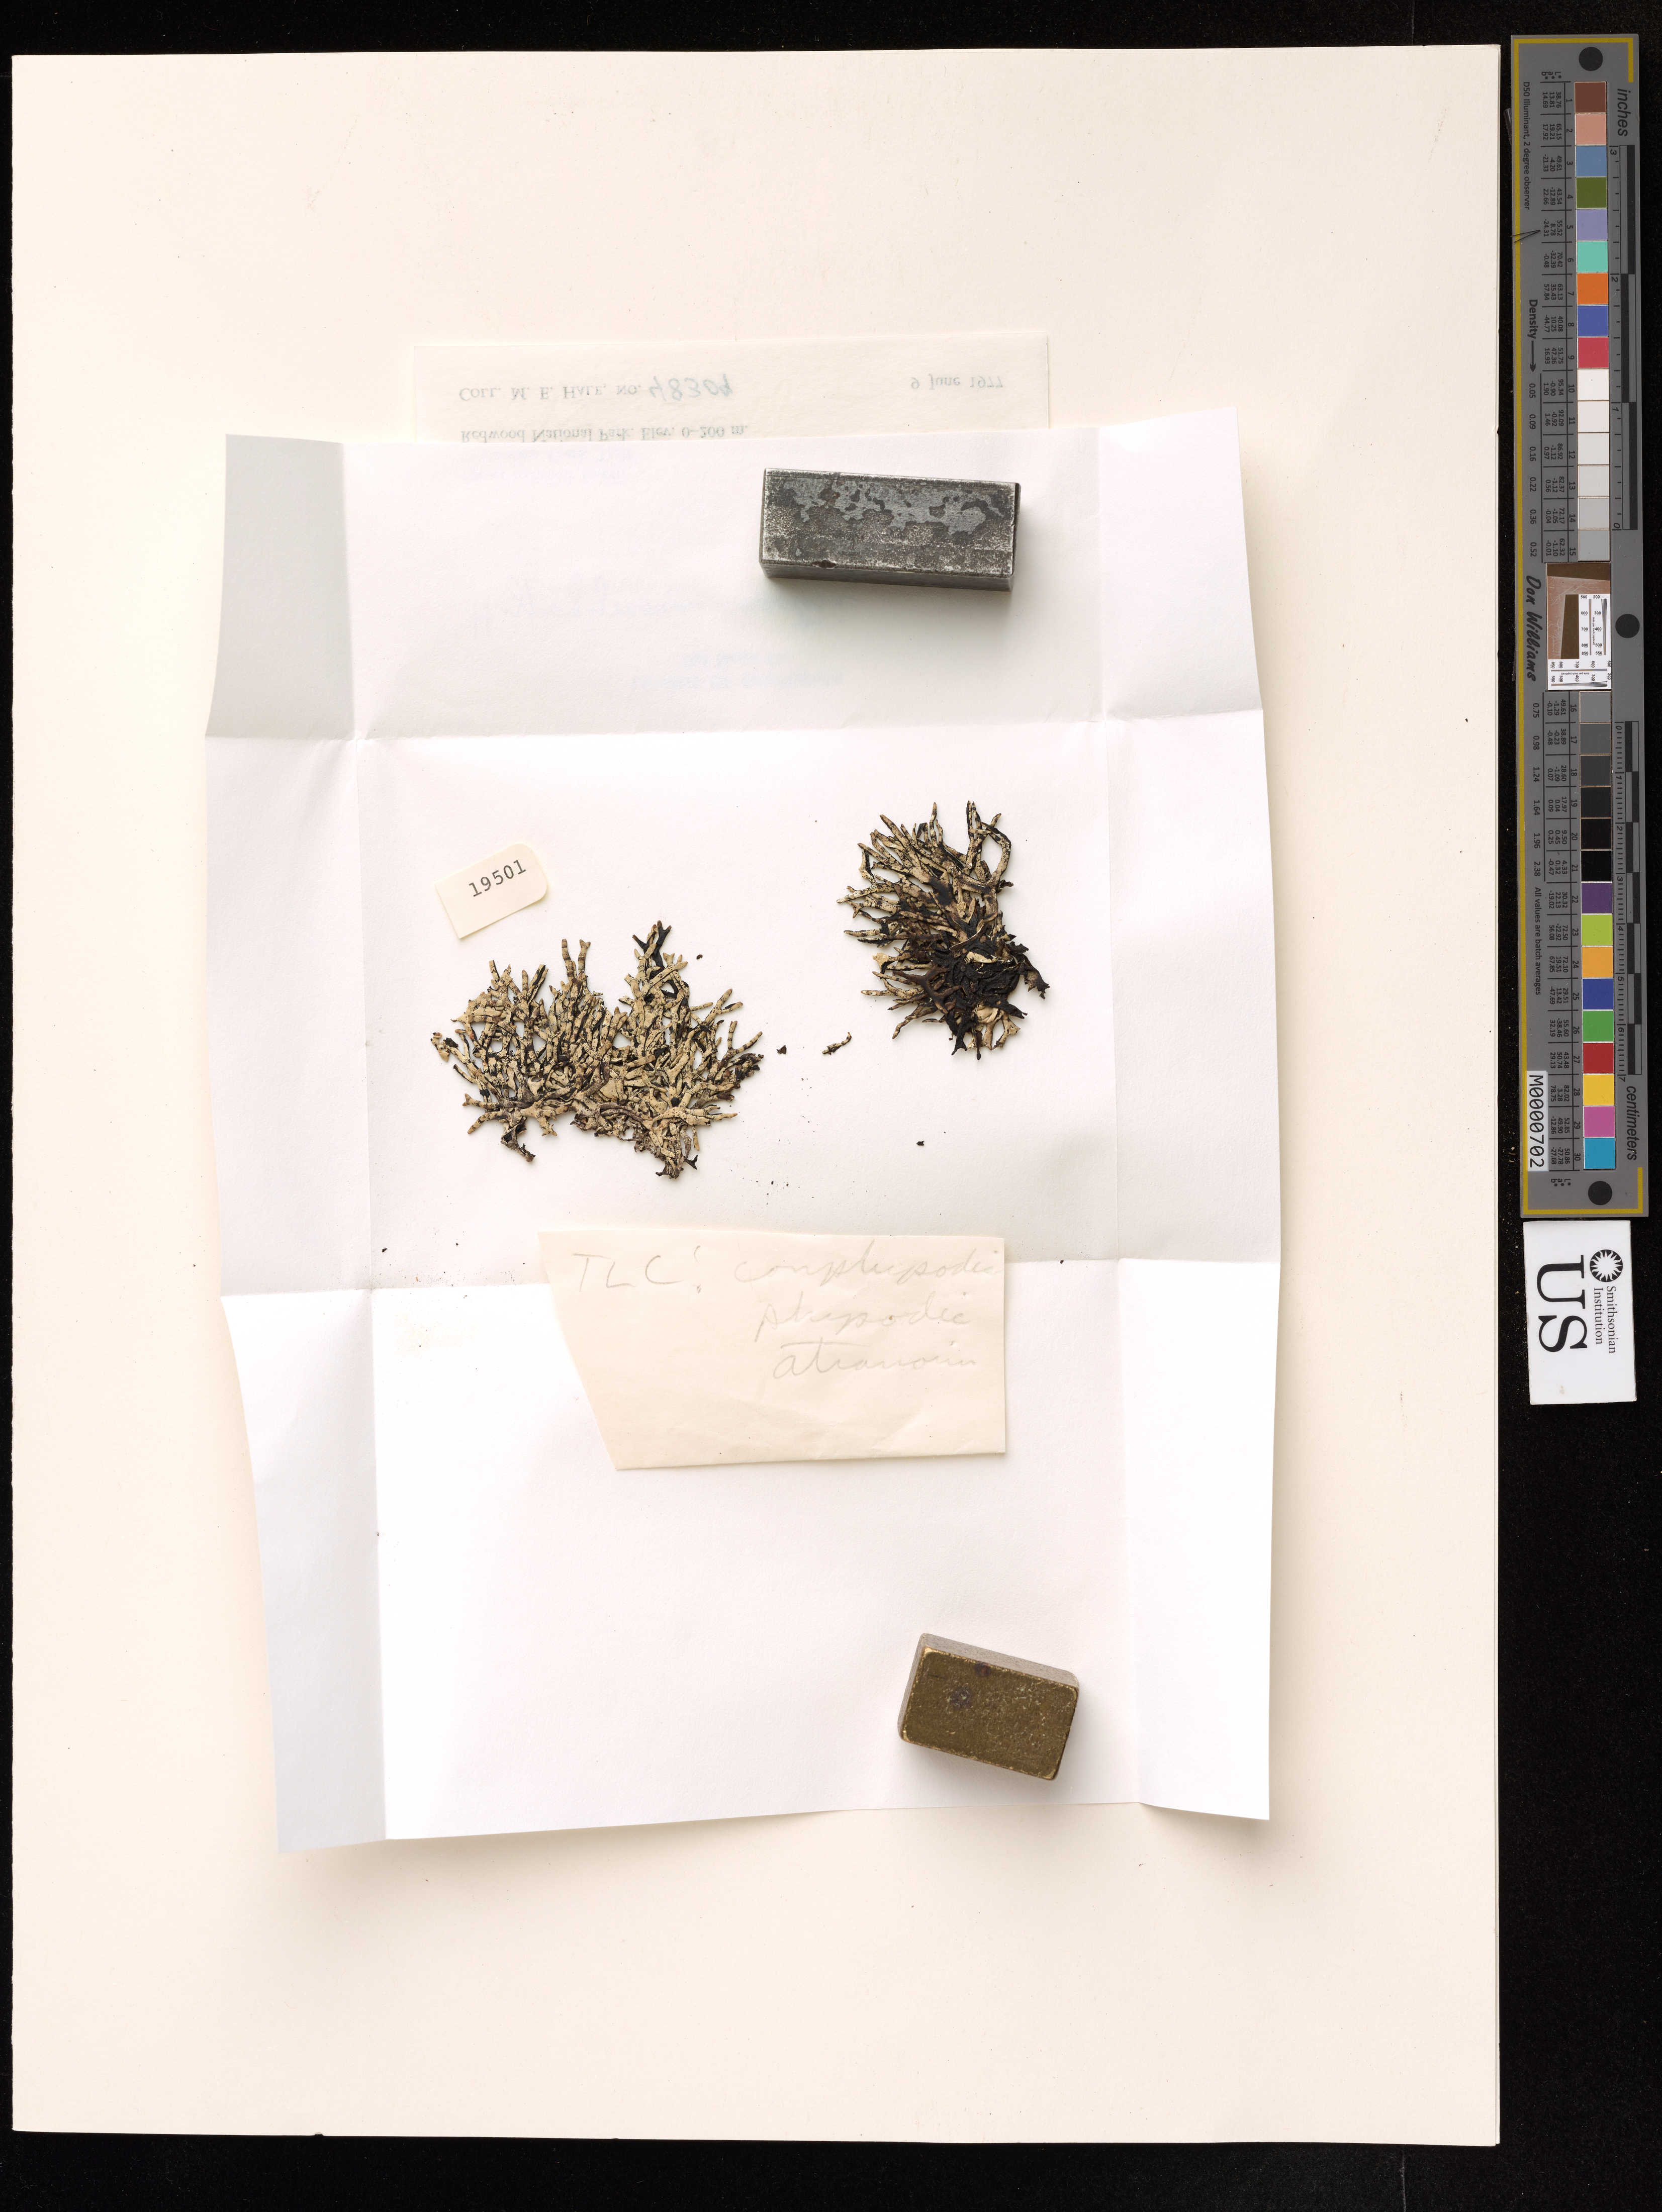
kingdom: Fungi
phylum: Ascomycota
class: Lecanoromycetes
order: Lecanorales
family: Parmeliaceae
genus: Hypogymnia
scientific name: Hypogymnia inactiva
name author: (Krog) Ohlsson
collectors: M. Hale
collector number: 48309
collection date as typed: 09 Jun 1977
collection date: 1977-06-09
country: United States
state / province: California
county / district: Del Norte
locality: Redwood nat. park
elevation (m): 0